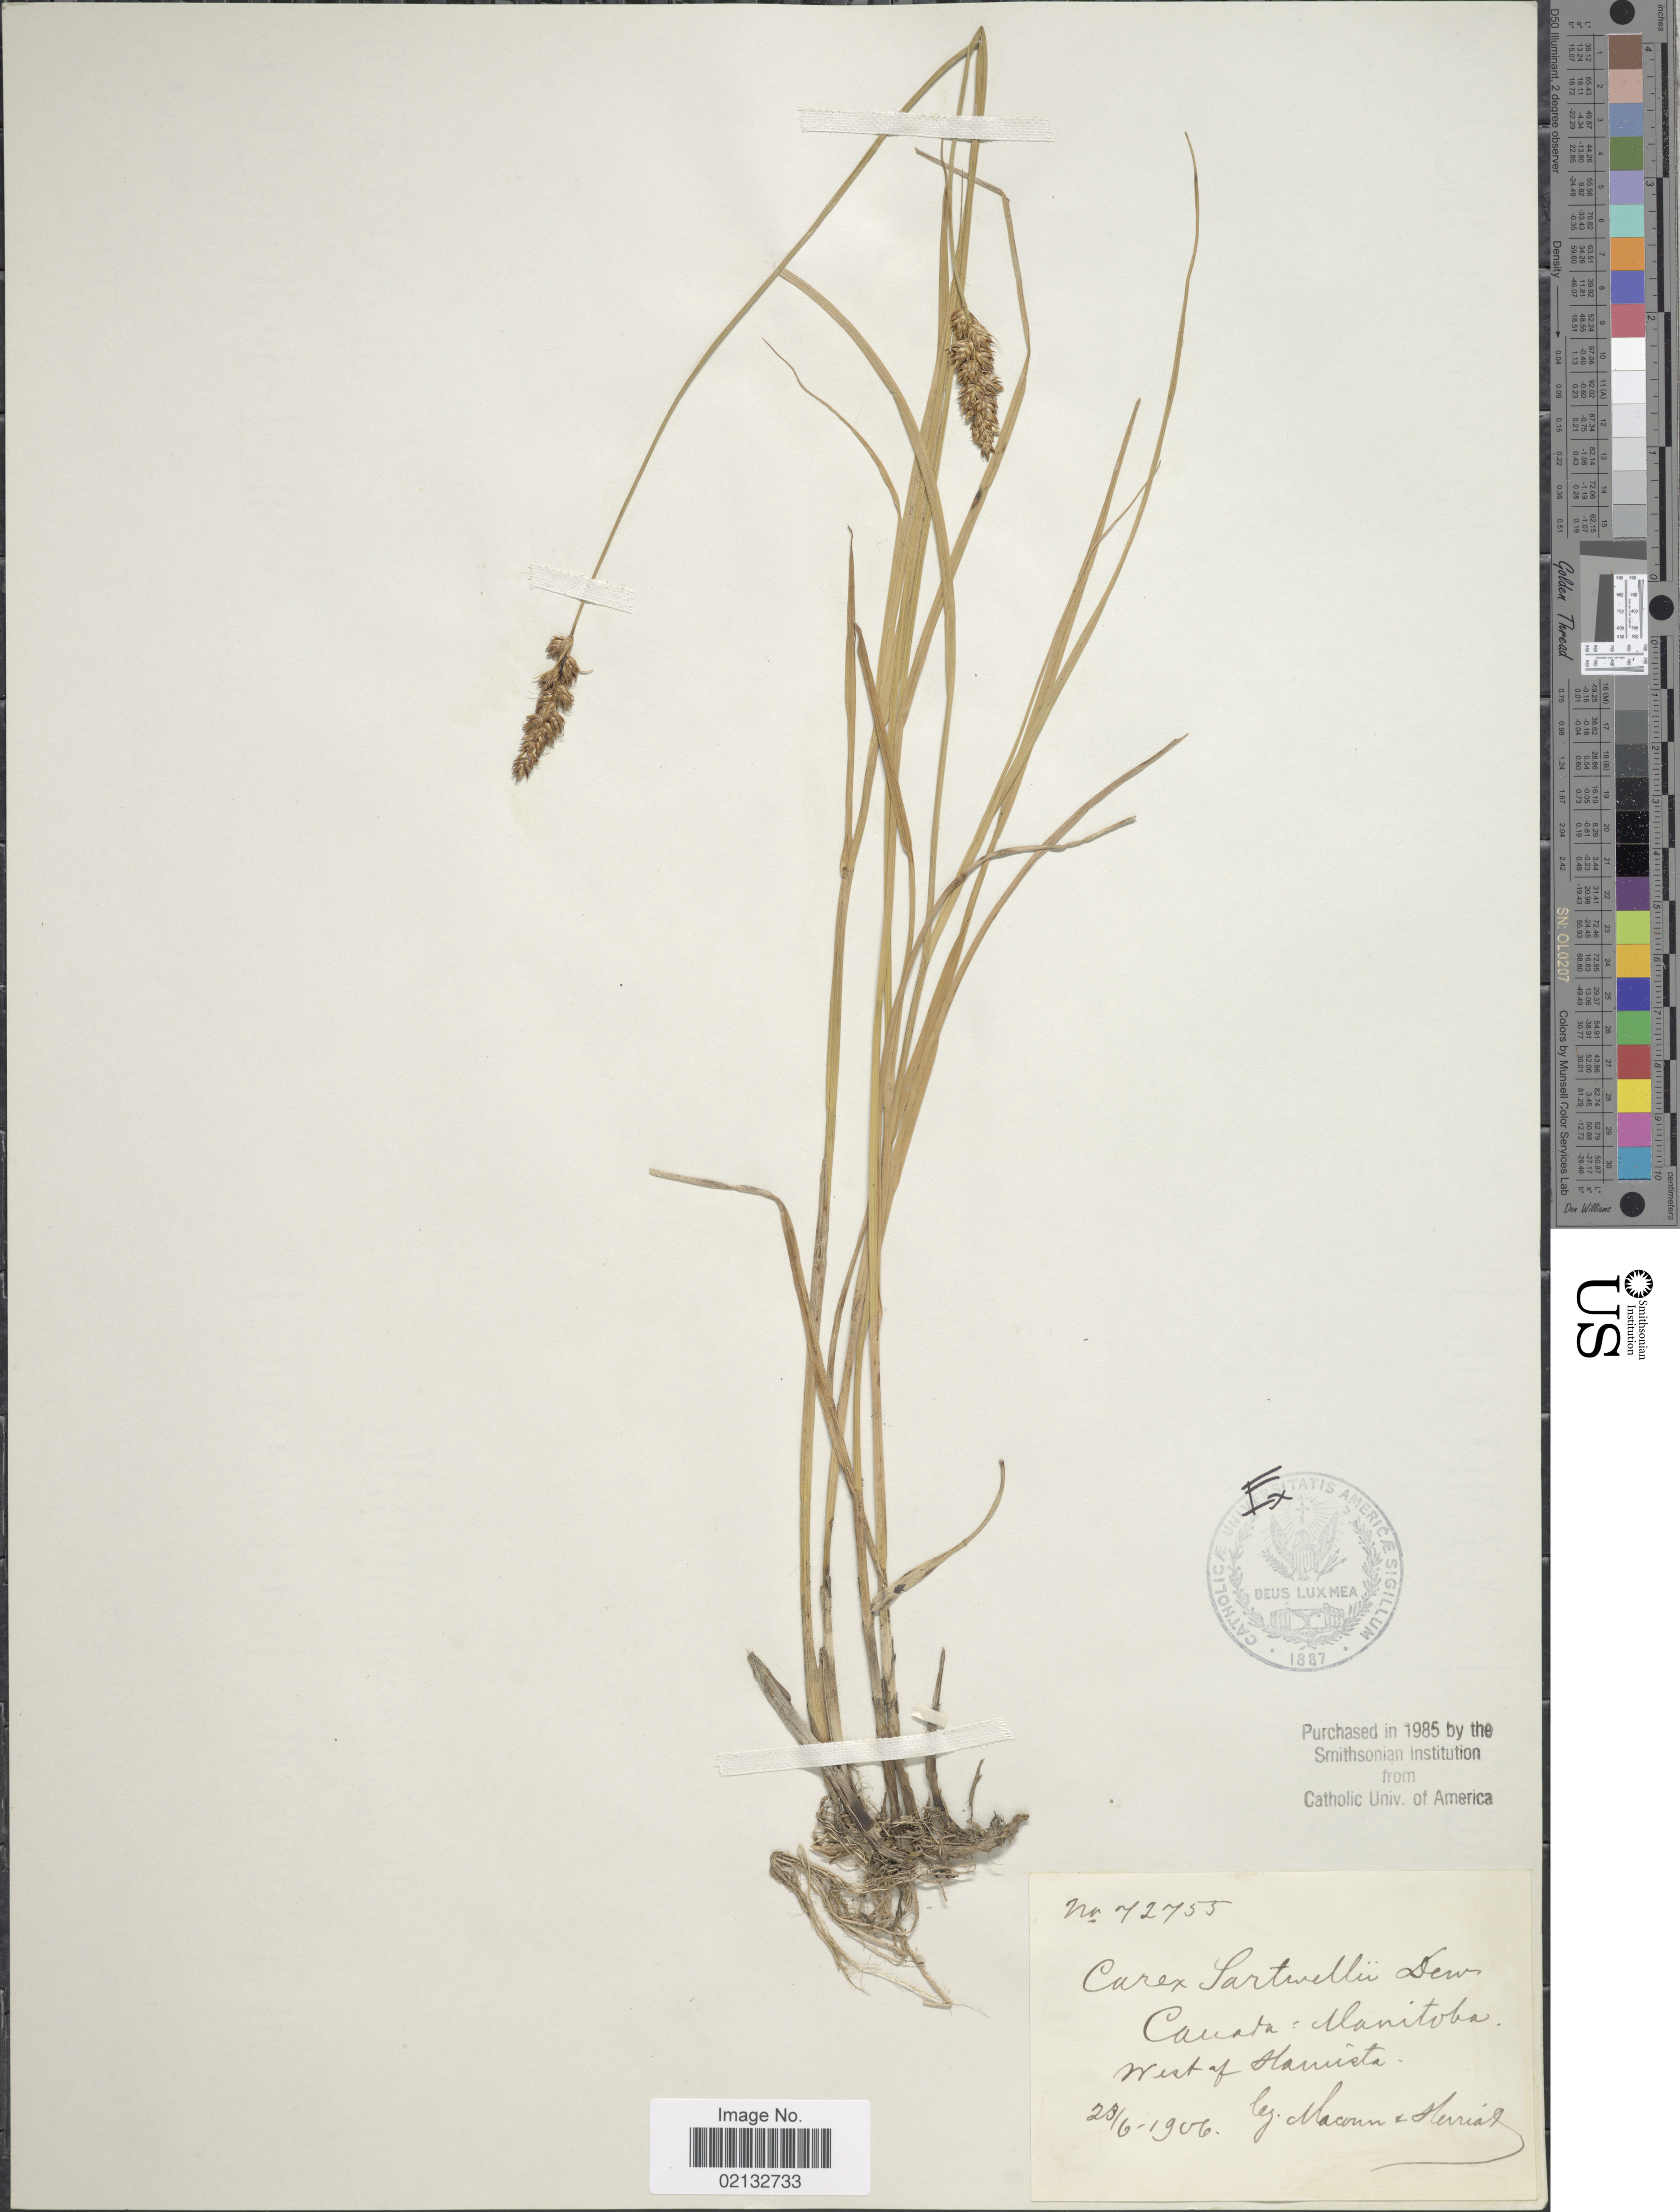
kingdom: Plantae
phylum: Tracheophyta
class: Liliopsida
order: Poales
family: Cyperaceae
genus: Carex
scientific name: Carex sartwellii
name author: Dewey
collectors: -- Macoun & Herriot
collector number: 72755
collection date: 1906-06-23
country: Canada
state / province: Manitoba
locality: West of Hamista